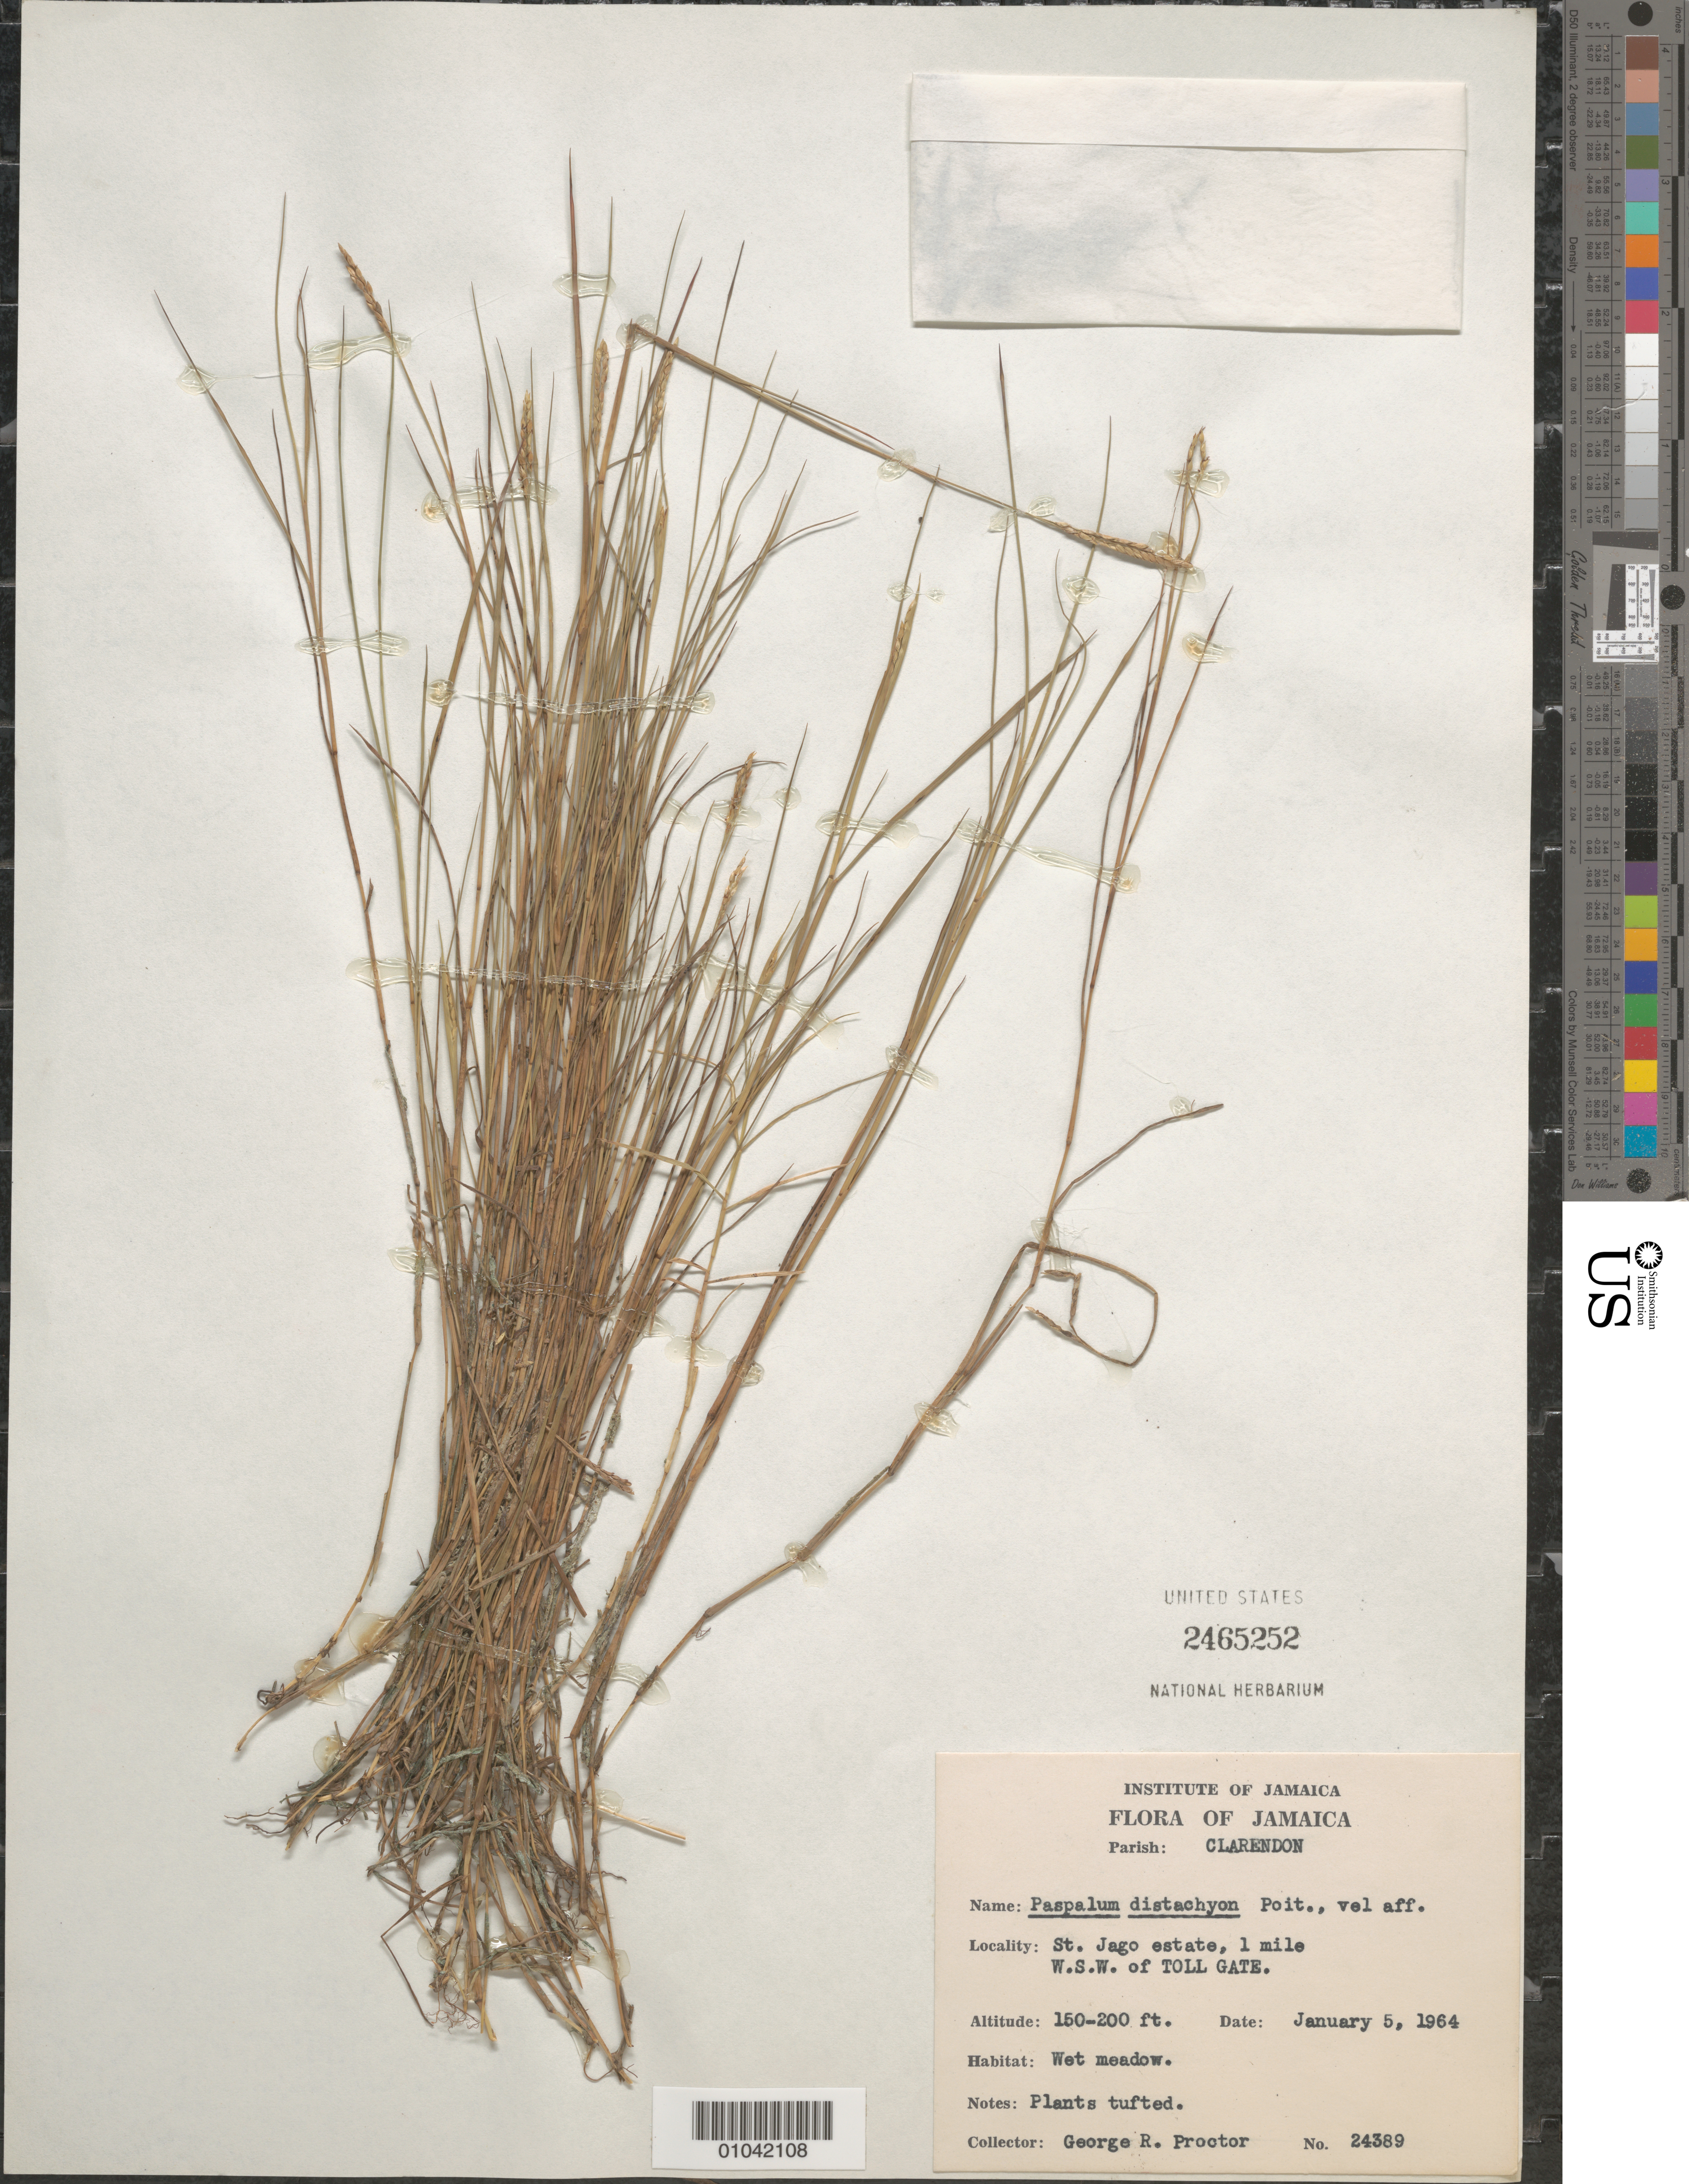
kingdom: Plantae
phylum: Tracheophyta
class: Liliopsida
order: Poales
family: Poaceae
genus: Paspalum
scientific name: Paspalum paspalodes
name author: (Michx.) Scribn.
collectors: G. R. Proctor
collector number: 24389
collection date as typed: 05 Jan 1964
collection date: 1964-01-05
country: Jamaica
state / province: Clarendon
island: Jamaica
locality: St. Jago estate, 1 mile W.S.W. of toll gate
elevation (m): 46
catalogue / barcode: US 2465252